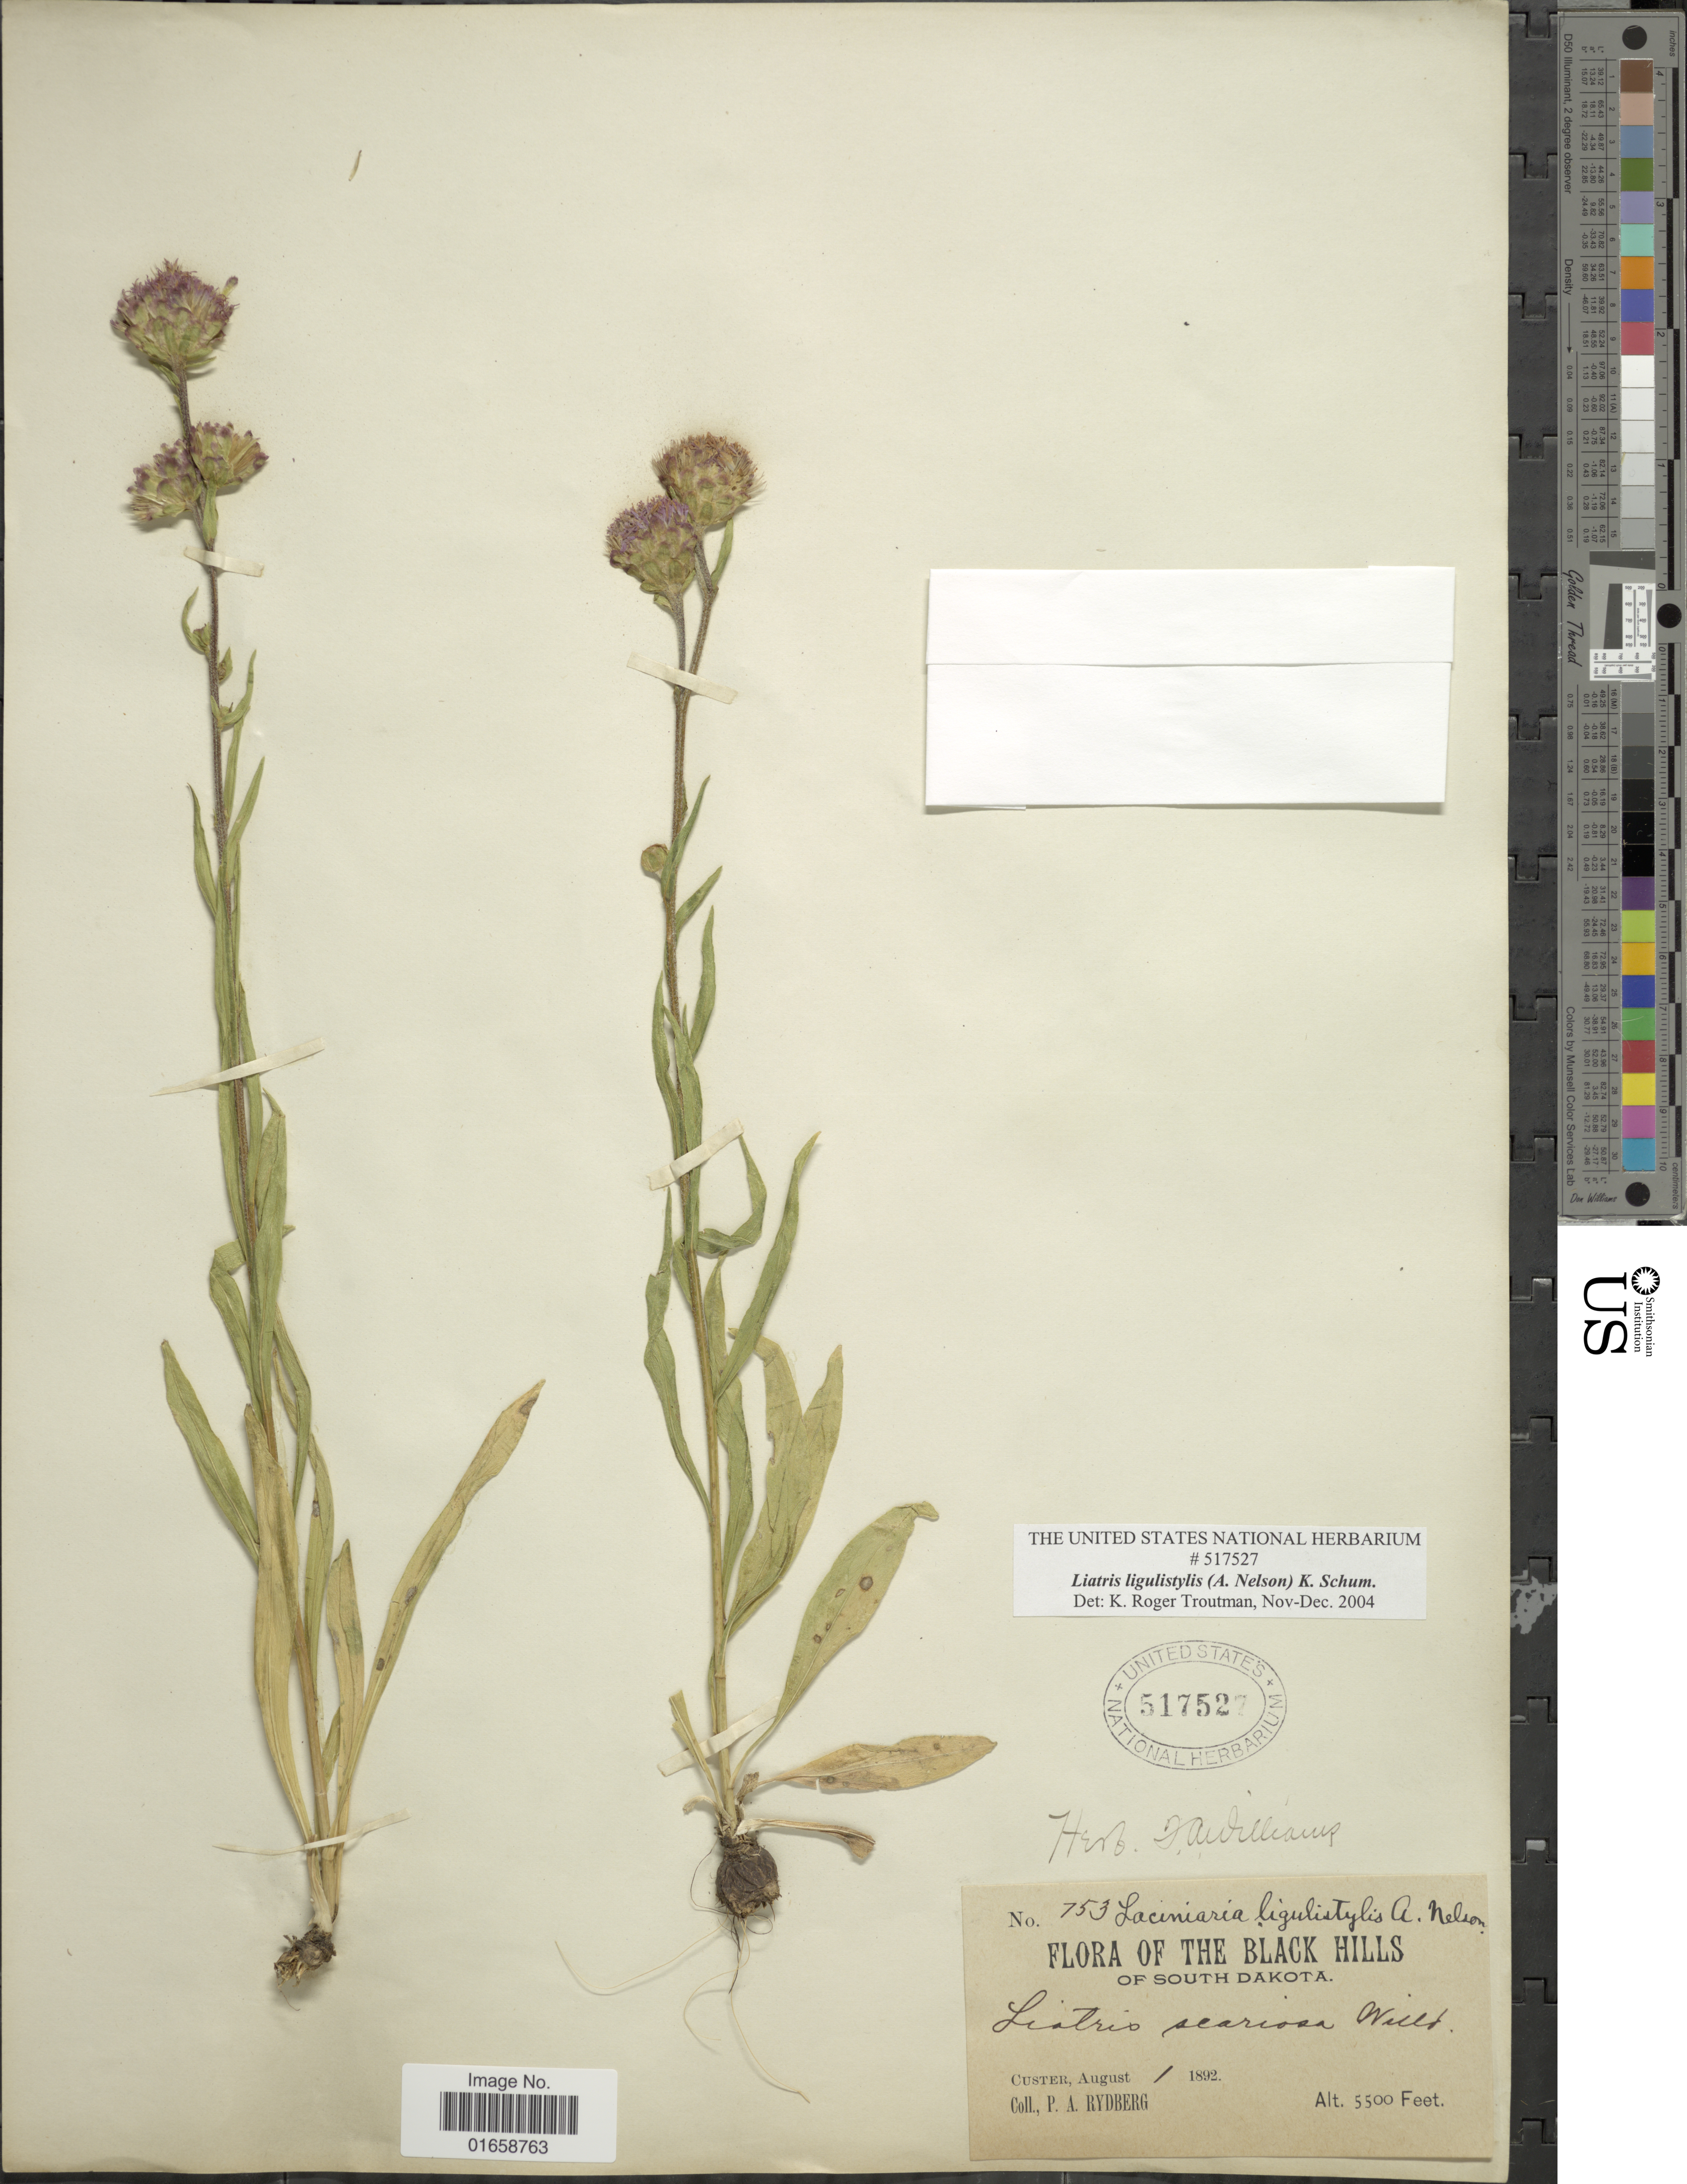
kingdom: Plantae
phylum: Tracheophyta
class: Magnoliopsida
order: Asterales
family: Asteraceae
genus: Liatris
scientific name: Liatris ligulistylis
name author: (A. Nelson) K. Schum.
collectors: P. A. Rydberg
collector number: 753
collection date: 1892-08-10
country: United States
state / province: South Dakota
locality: The Black Hills, Custer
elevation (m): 1676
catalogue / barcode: US 517527